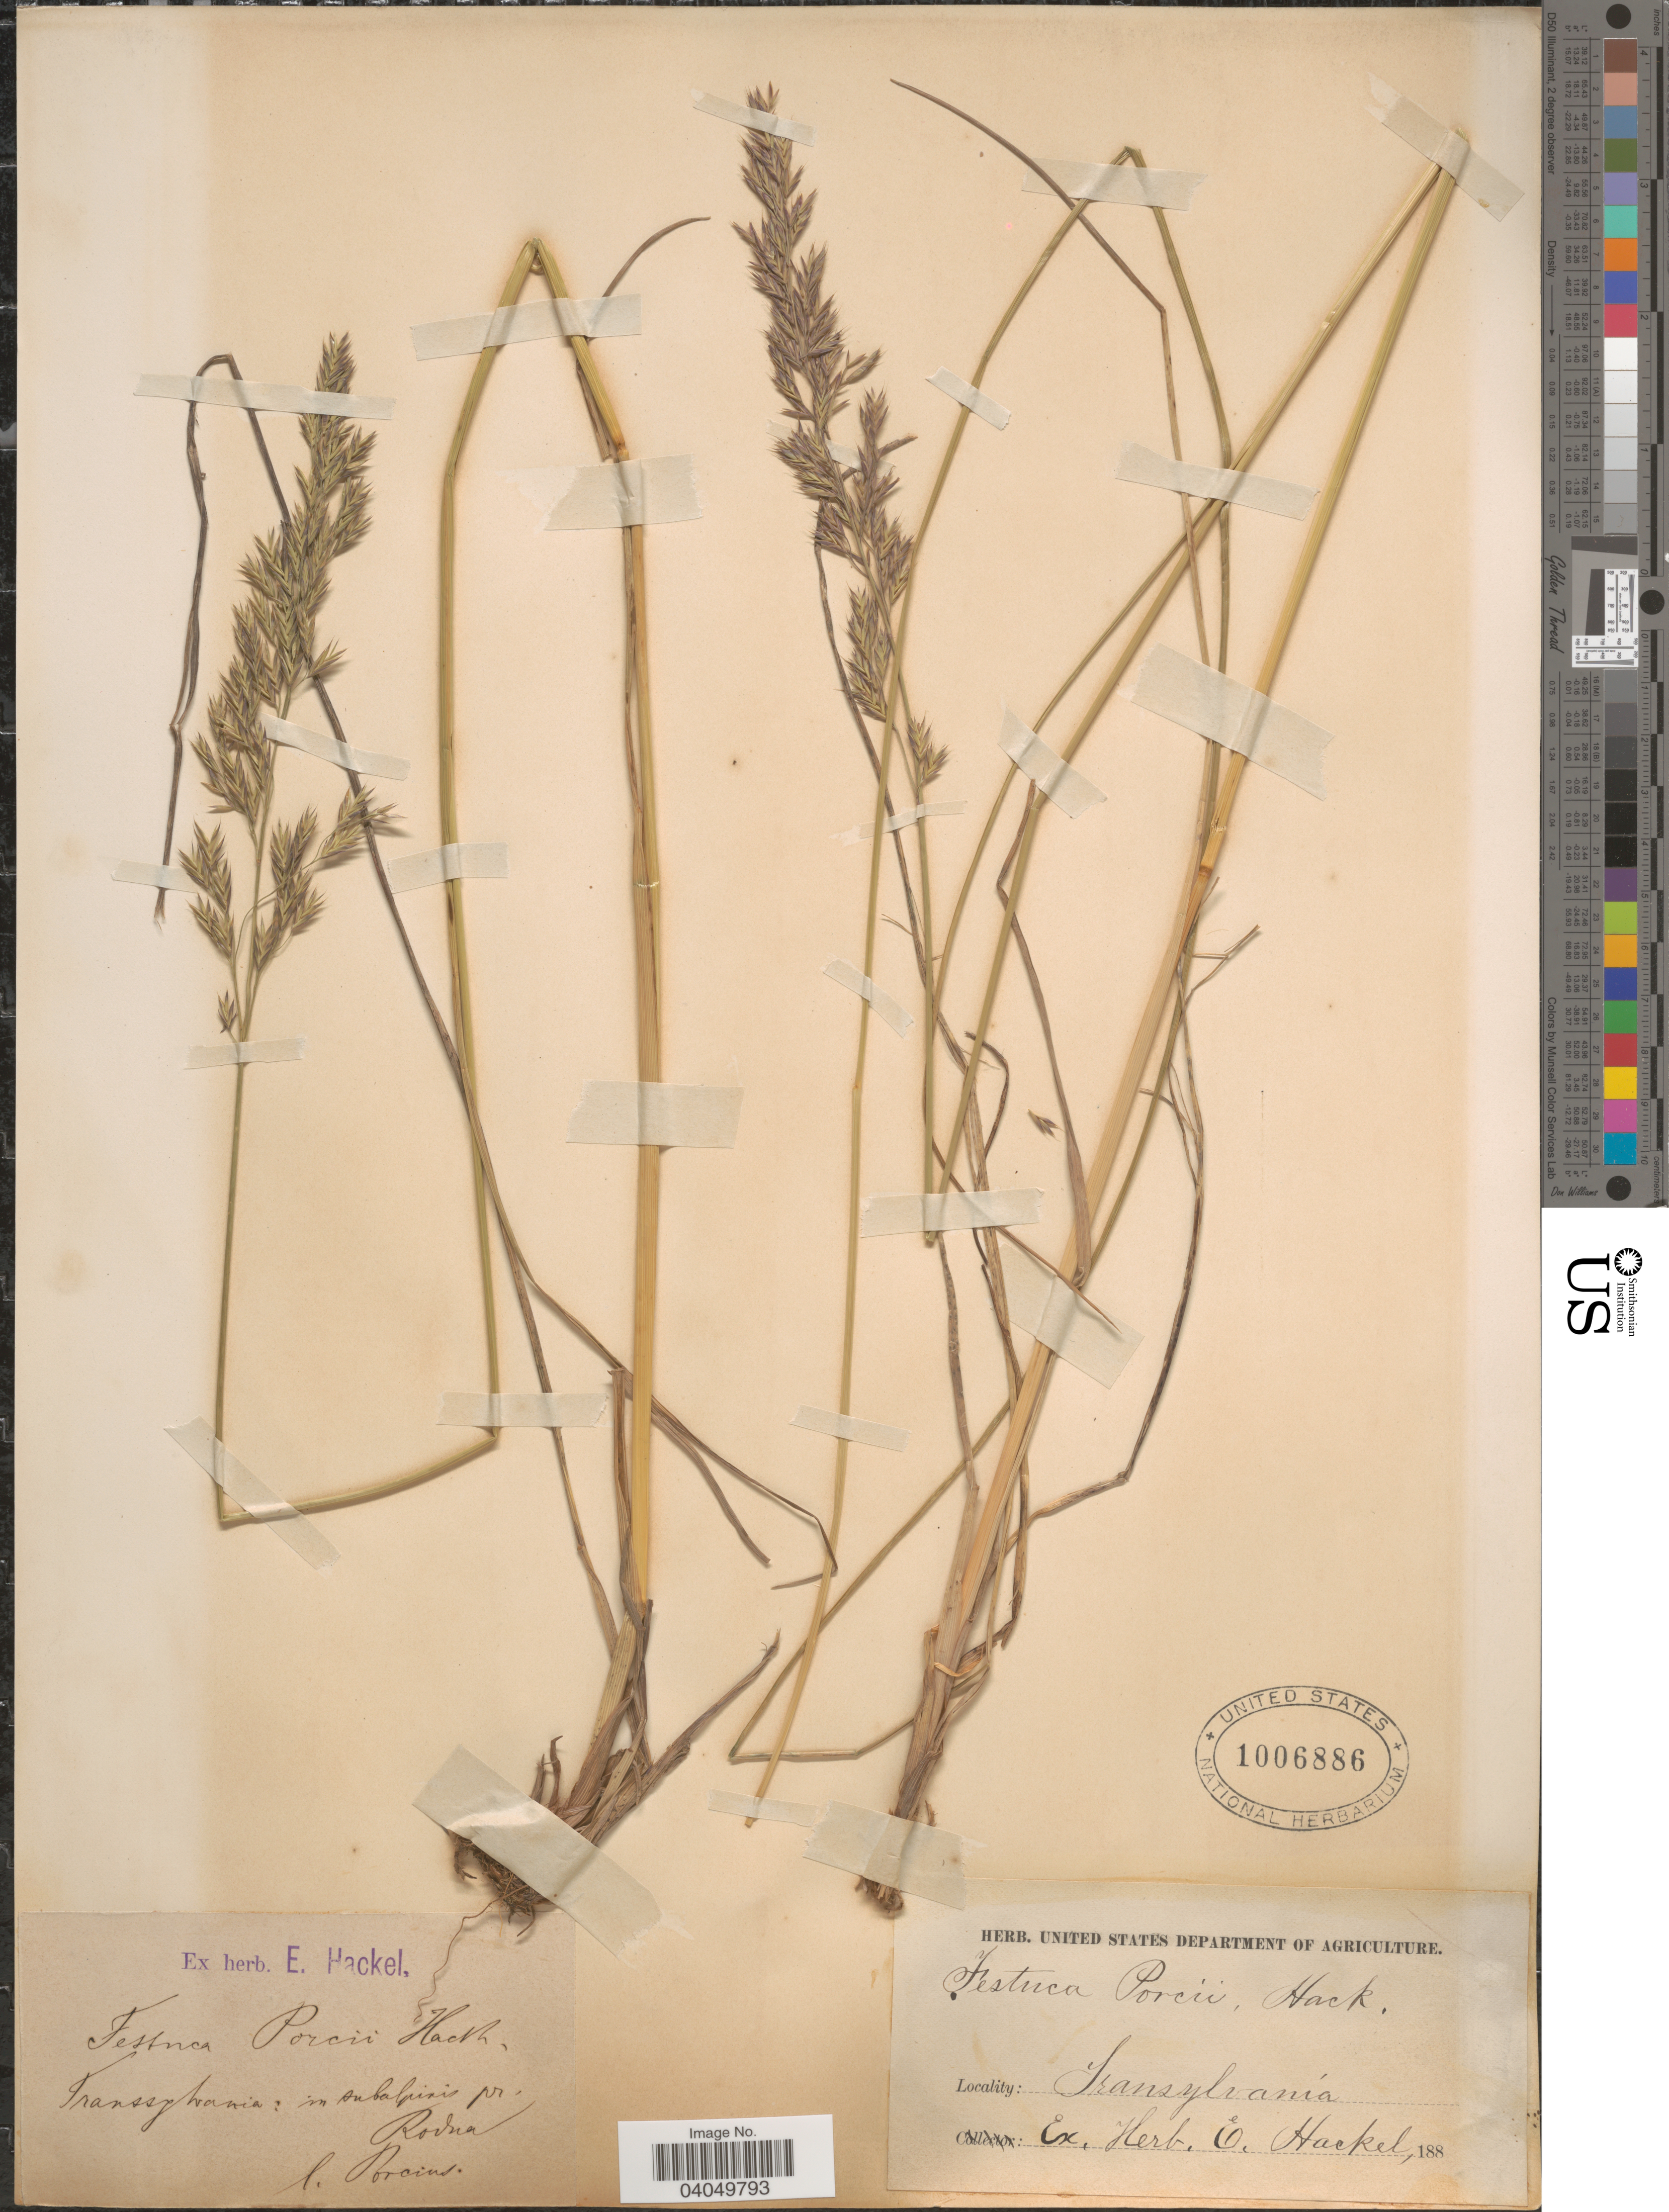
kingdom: Plantae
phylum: Tracheophyta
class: Liliopsida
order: Poales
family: Poaceae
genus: Festuca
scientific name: Festuca porcii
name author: Hack.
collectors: Porcius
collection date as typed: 188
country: Romania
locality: Transylvania. Transsylvania: in subalpines pr. Rodna.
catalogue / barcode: US 1006886